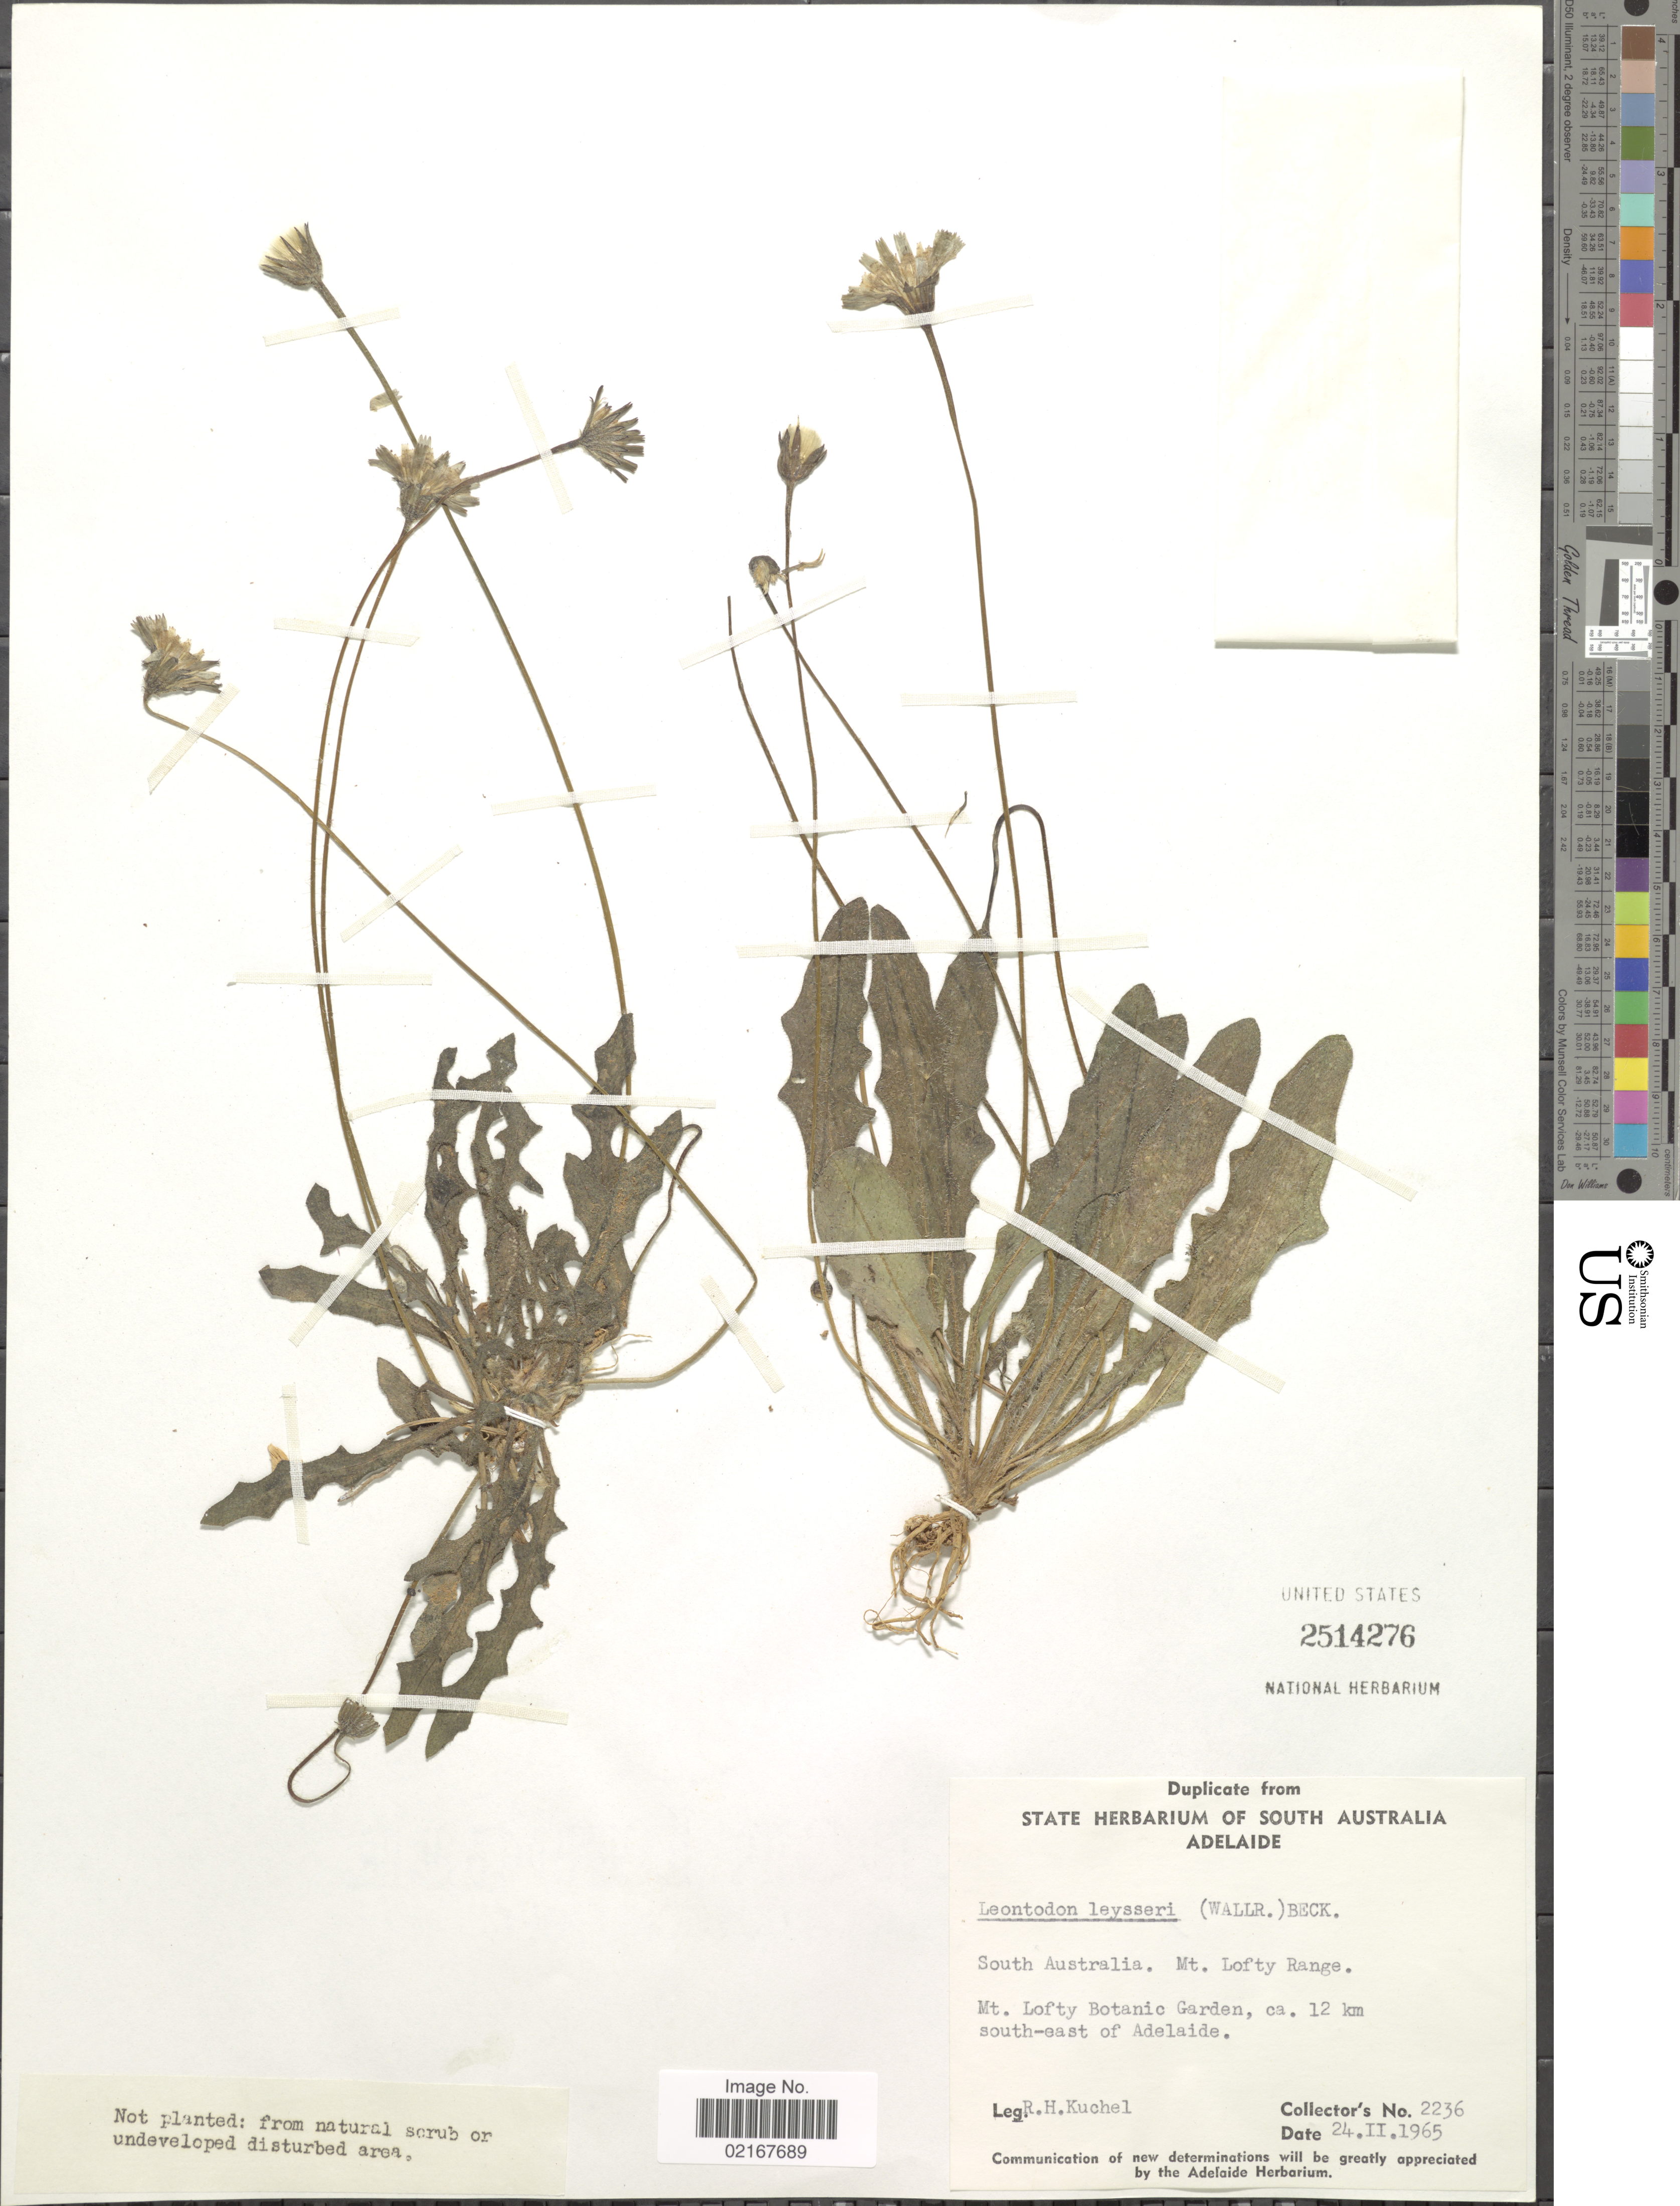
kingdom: Plantae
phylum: Tracheophyta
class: Magnoliopsida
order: Asterales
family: Asteraceae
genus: Leontodon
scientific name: Leontodon leysseri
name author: (Wallr.) Beck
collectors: R. Kuchel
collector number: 2236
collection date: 1965-02-24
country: Australia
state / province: South Australia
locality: Mt. Lofty Range, Mt. Lofty Botanic Garden, ca 12 km south-east of Adelaide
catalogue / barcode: US 2514276